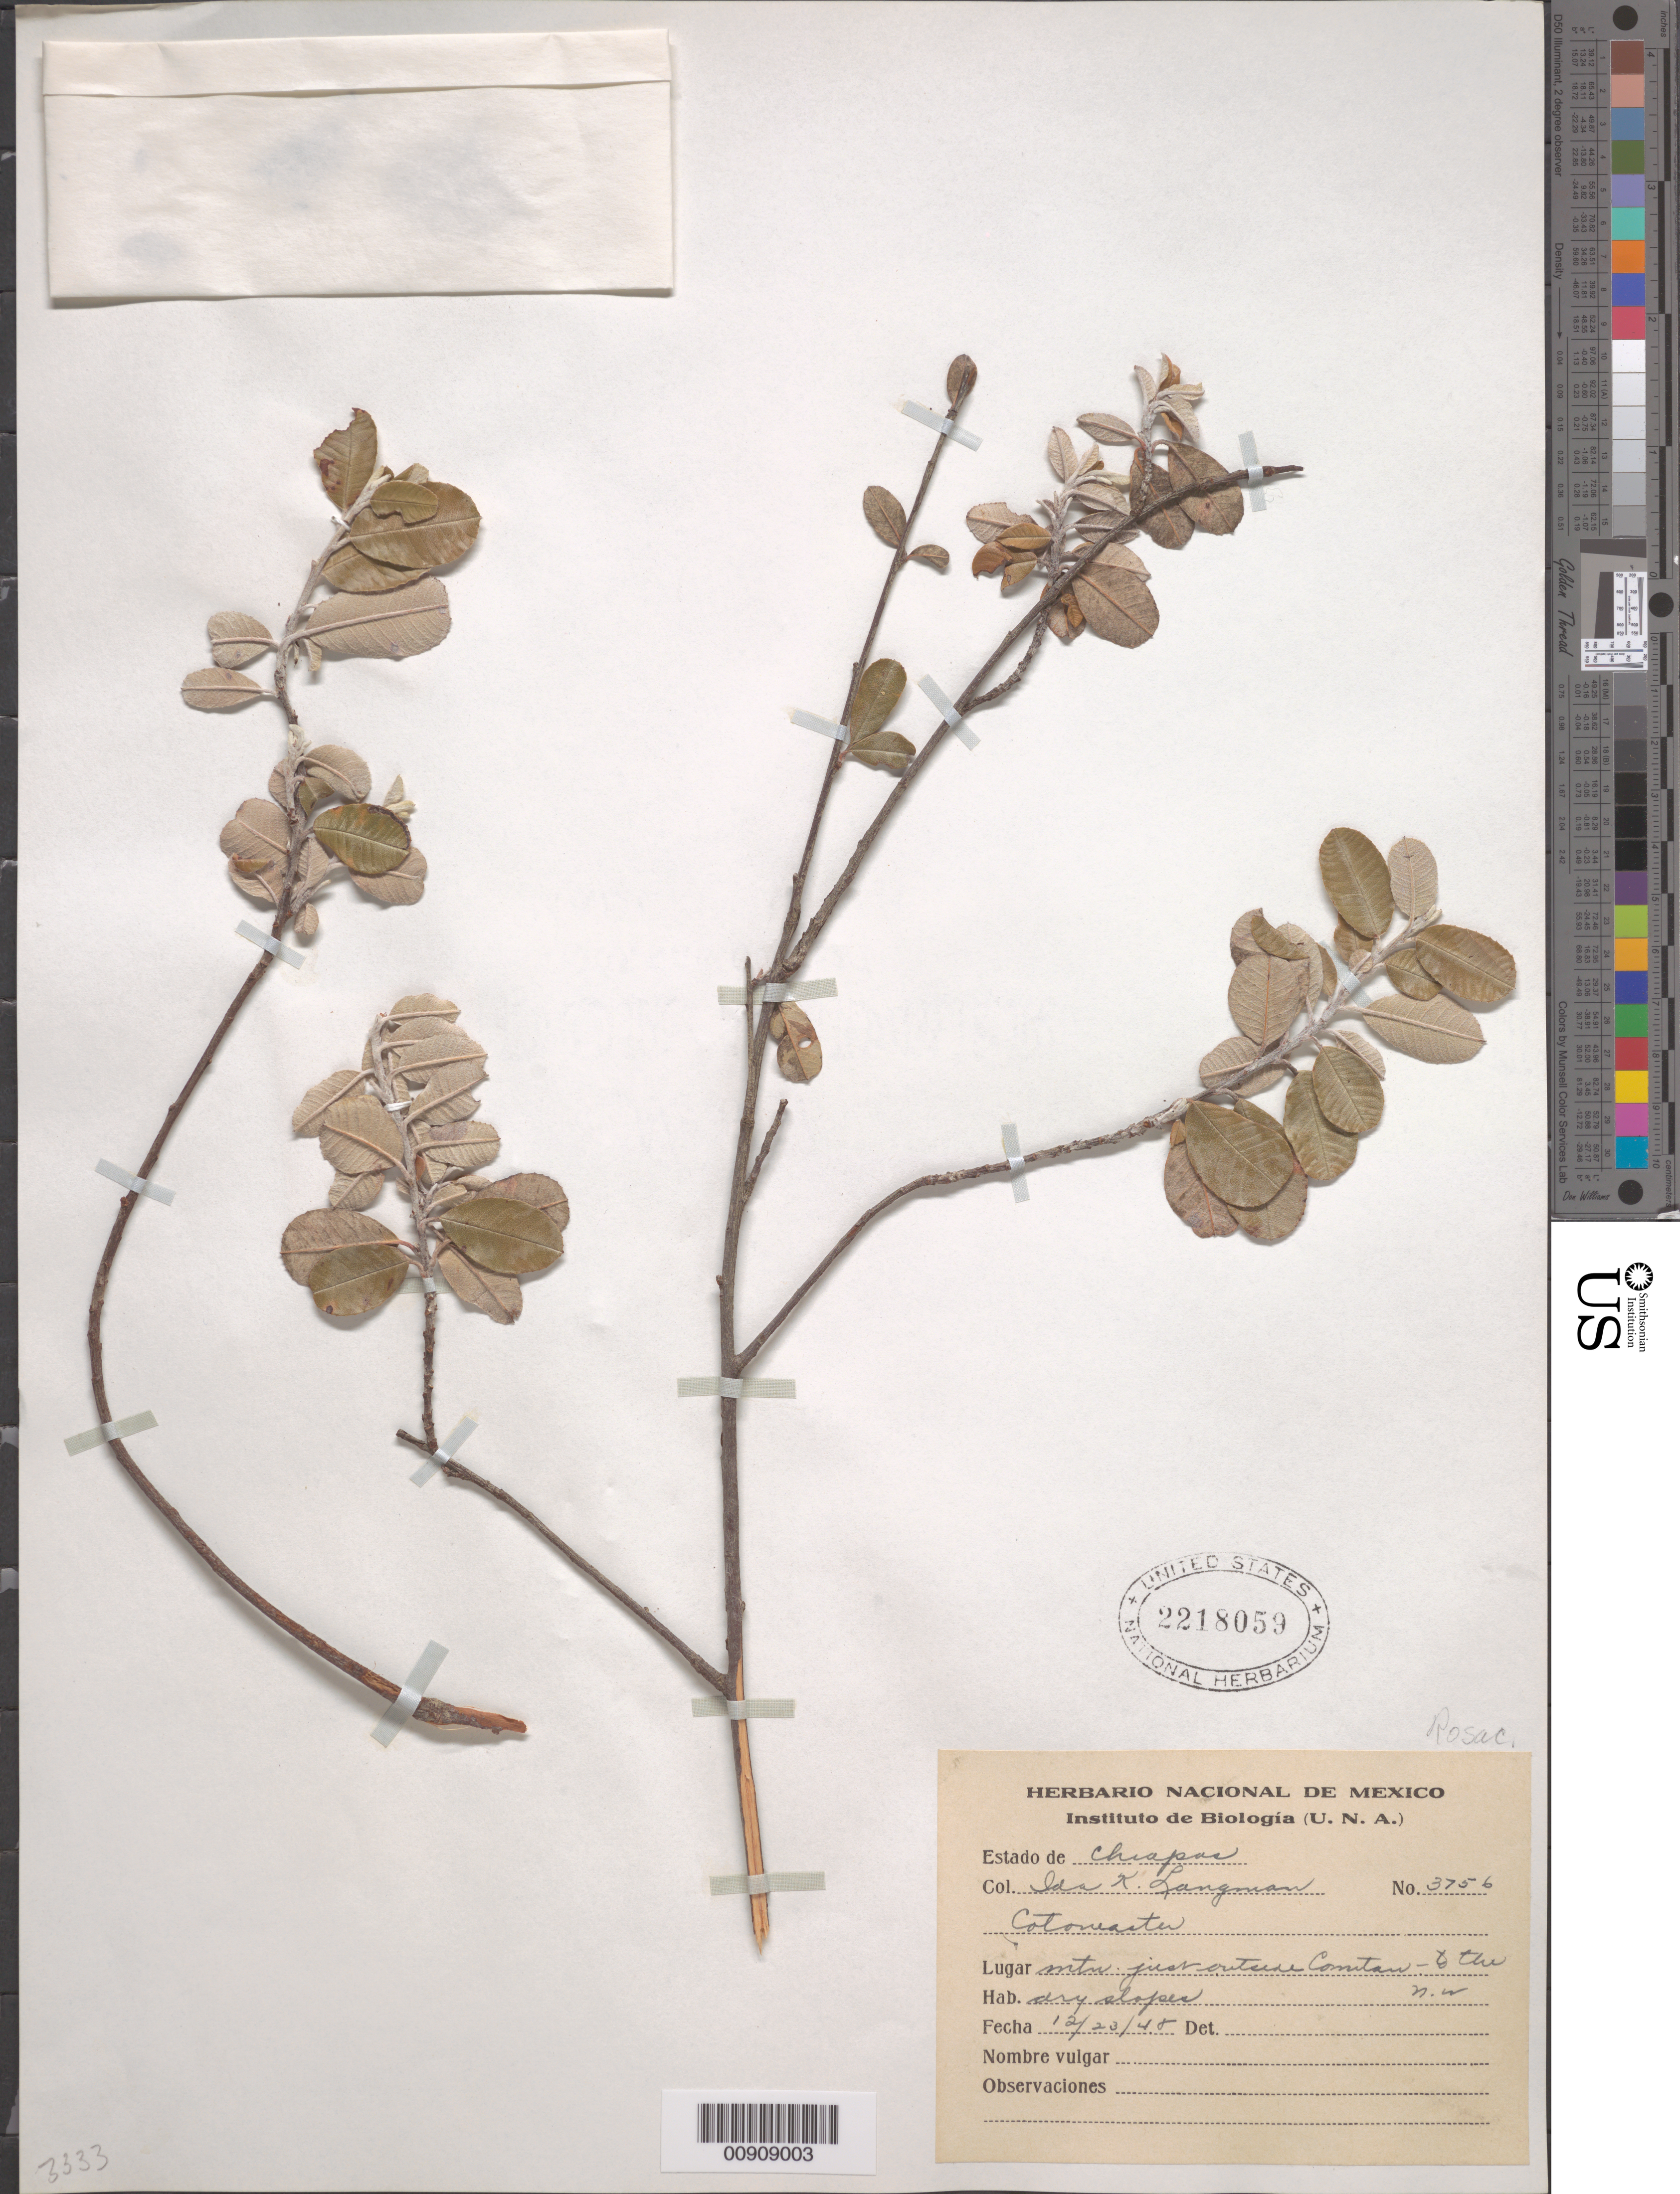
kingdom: Plantae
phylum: Tracheophyta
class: Magnoliopsida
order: Rosales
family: Rosaceae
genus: Cotoneaster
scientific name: Cotoneaster sp.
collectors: I. K. Langman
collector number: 3756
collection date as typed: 23 Dec 1948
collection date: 1948-12-23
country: Mexico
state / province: Chiapas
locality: Mts. just outside Comitán - to the NW.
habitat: Dry slopes.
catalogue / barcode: US 2218059